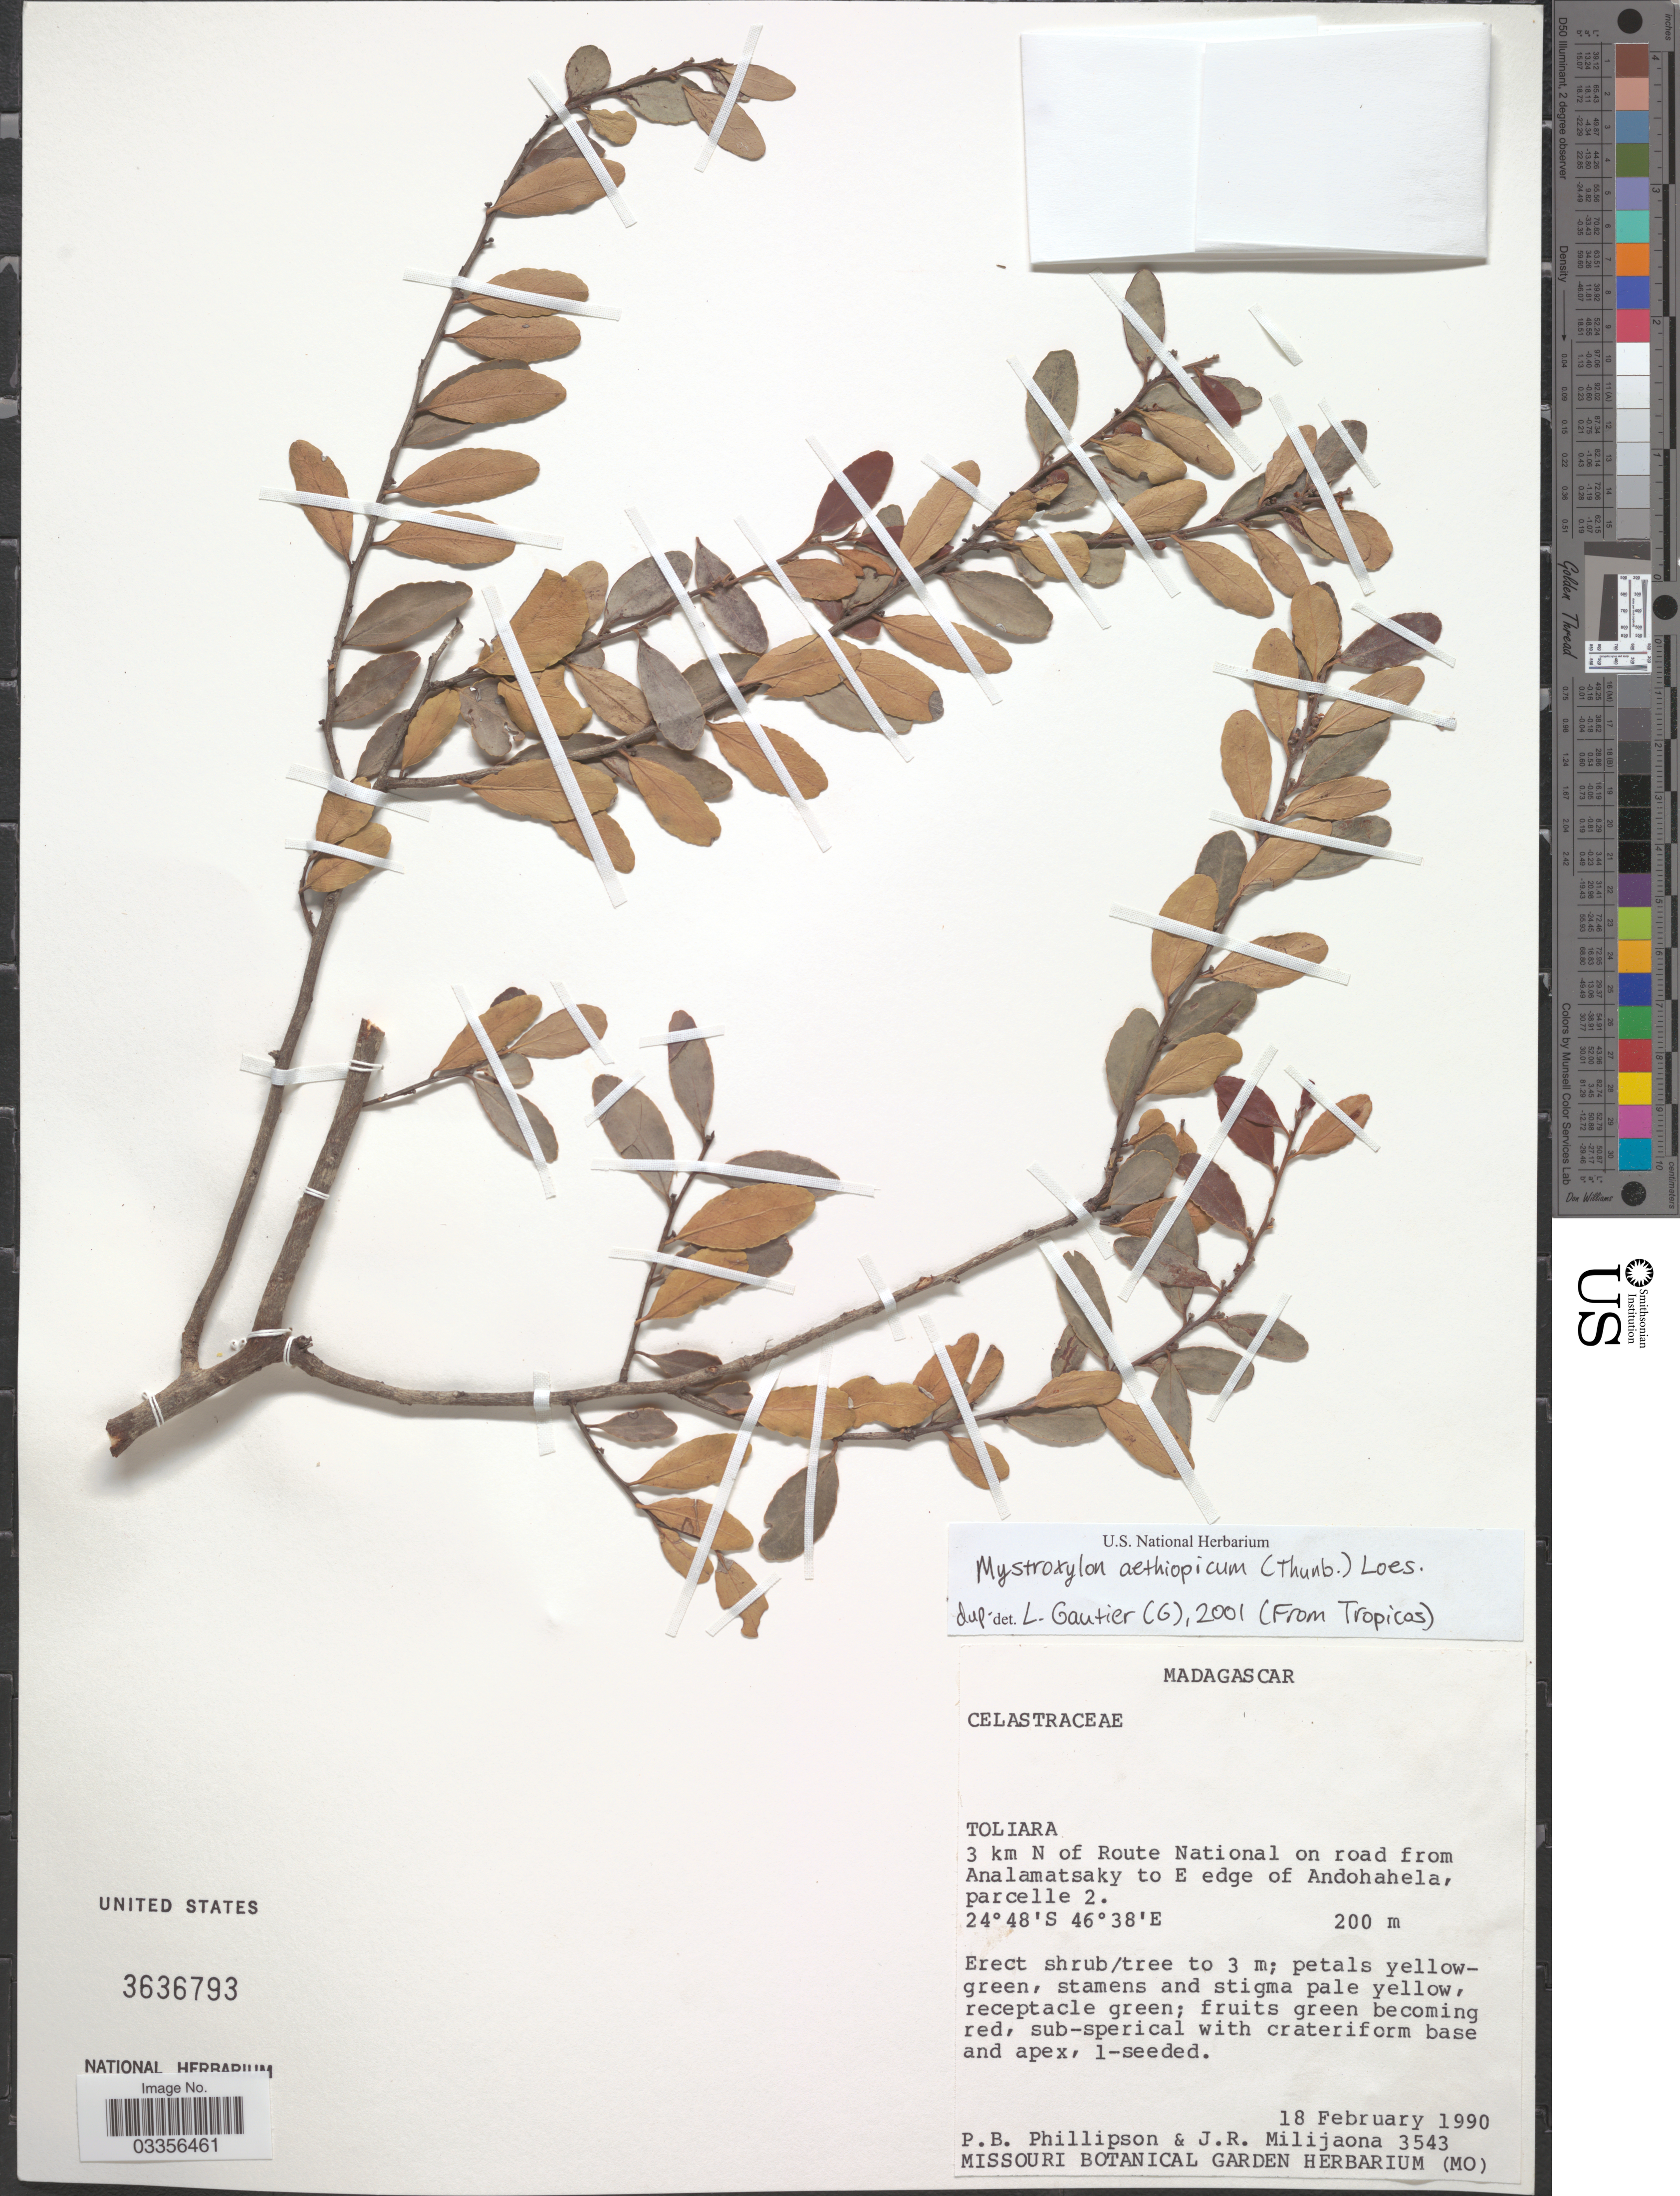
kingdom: Plantae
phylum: Tracheophyta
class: Magnoliopsida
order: Celastrales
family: Celastraceae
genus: Mystroxylon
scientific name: Mystroxylon aethiopicum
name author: (Thunb.) Loes.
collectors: P. B. Phillipson & J. R. Milijaona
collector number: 3543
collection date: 1990-02-18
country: Madagascar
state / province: Anosy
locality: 3 km N of Route National on road from Analamatsaky to E edge of Andohahela, parcelle 2.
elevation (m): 200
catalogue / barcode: US 3636793